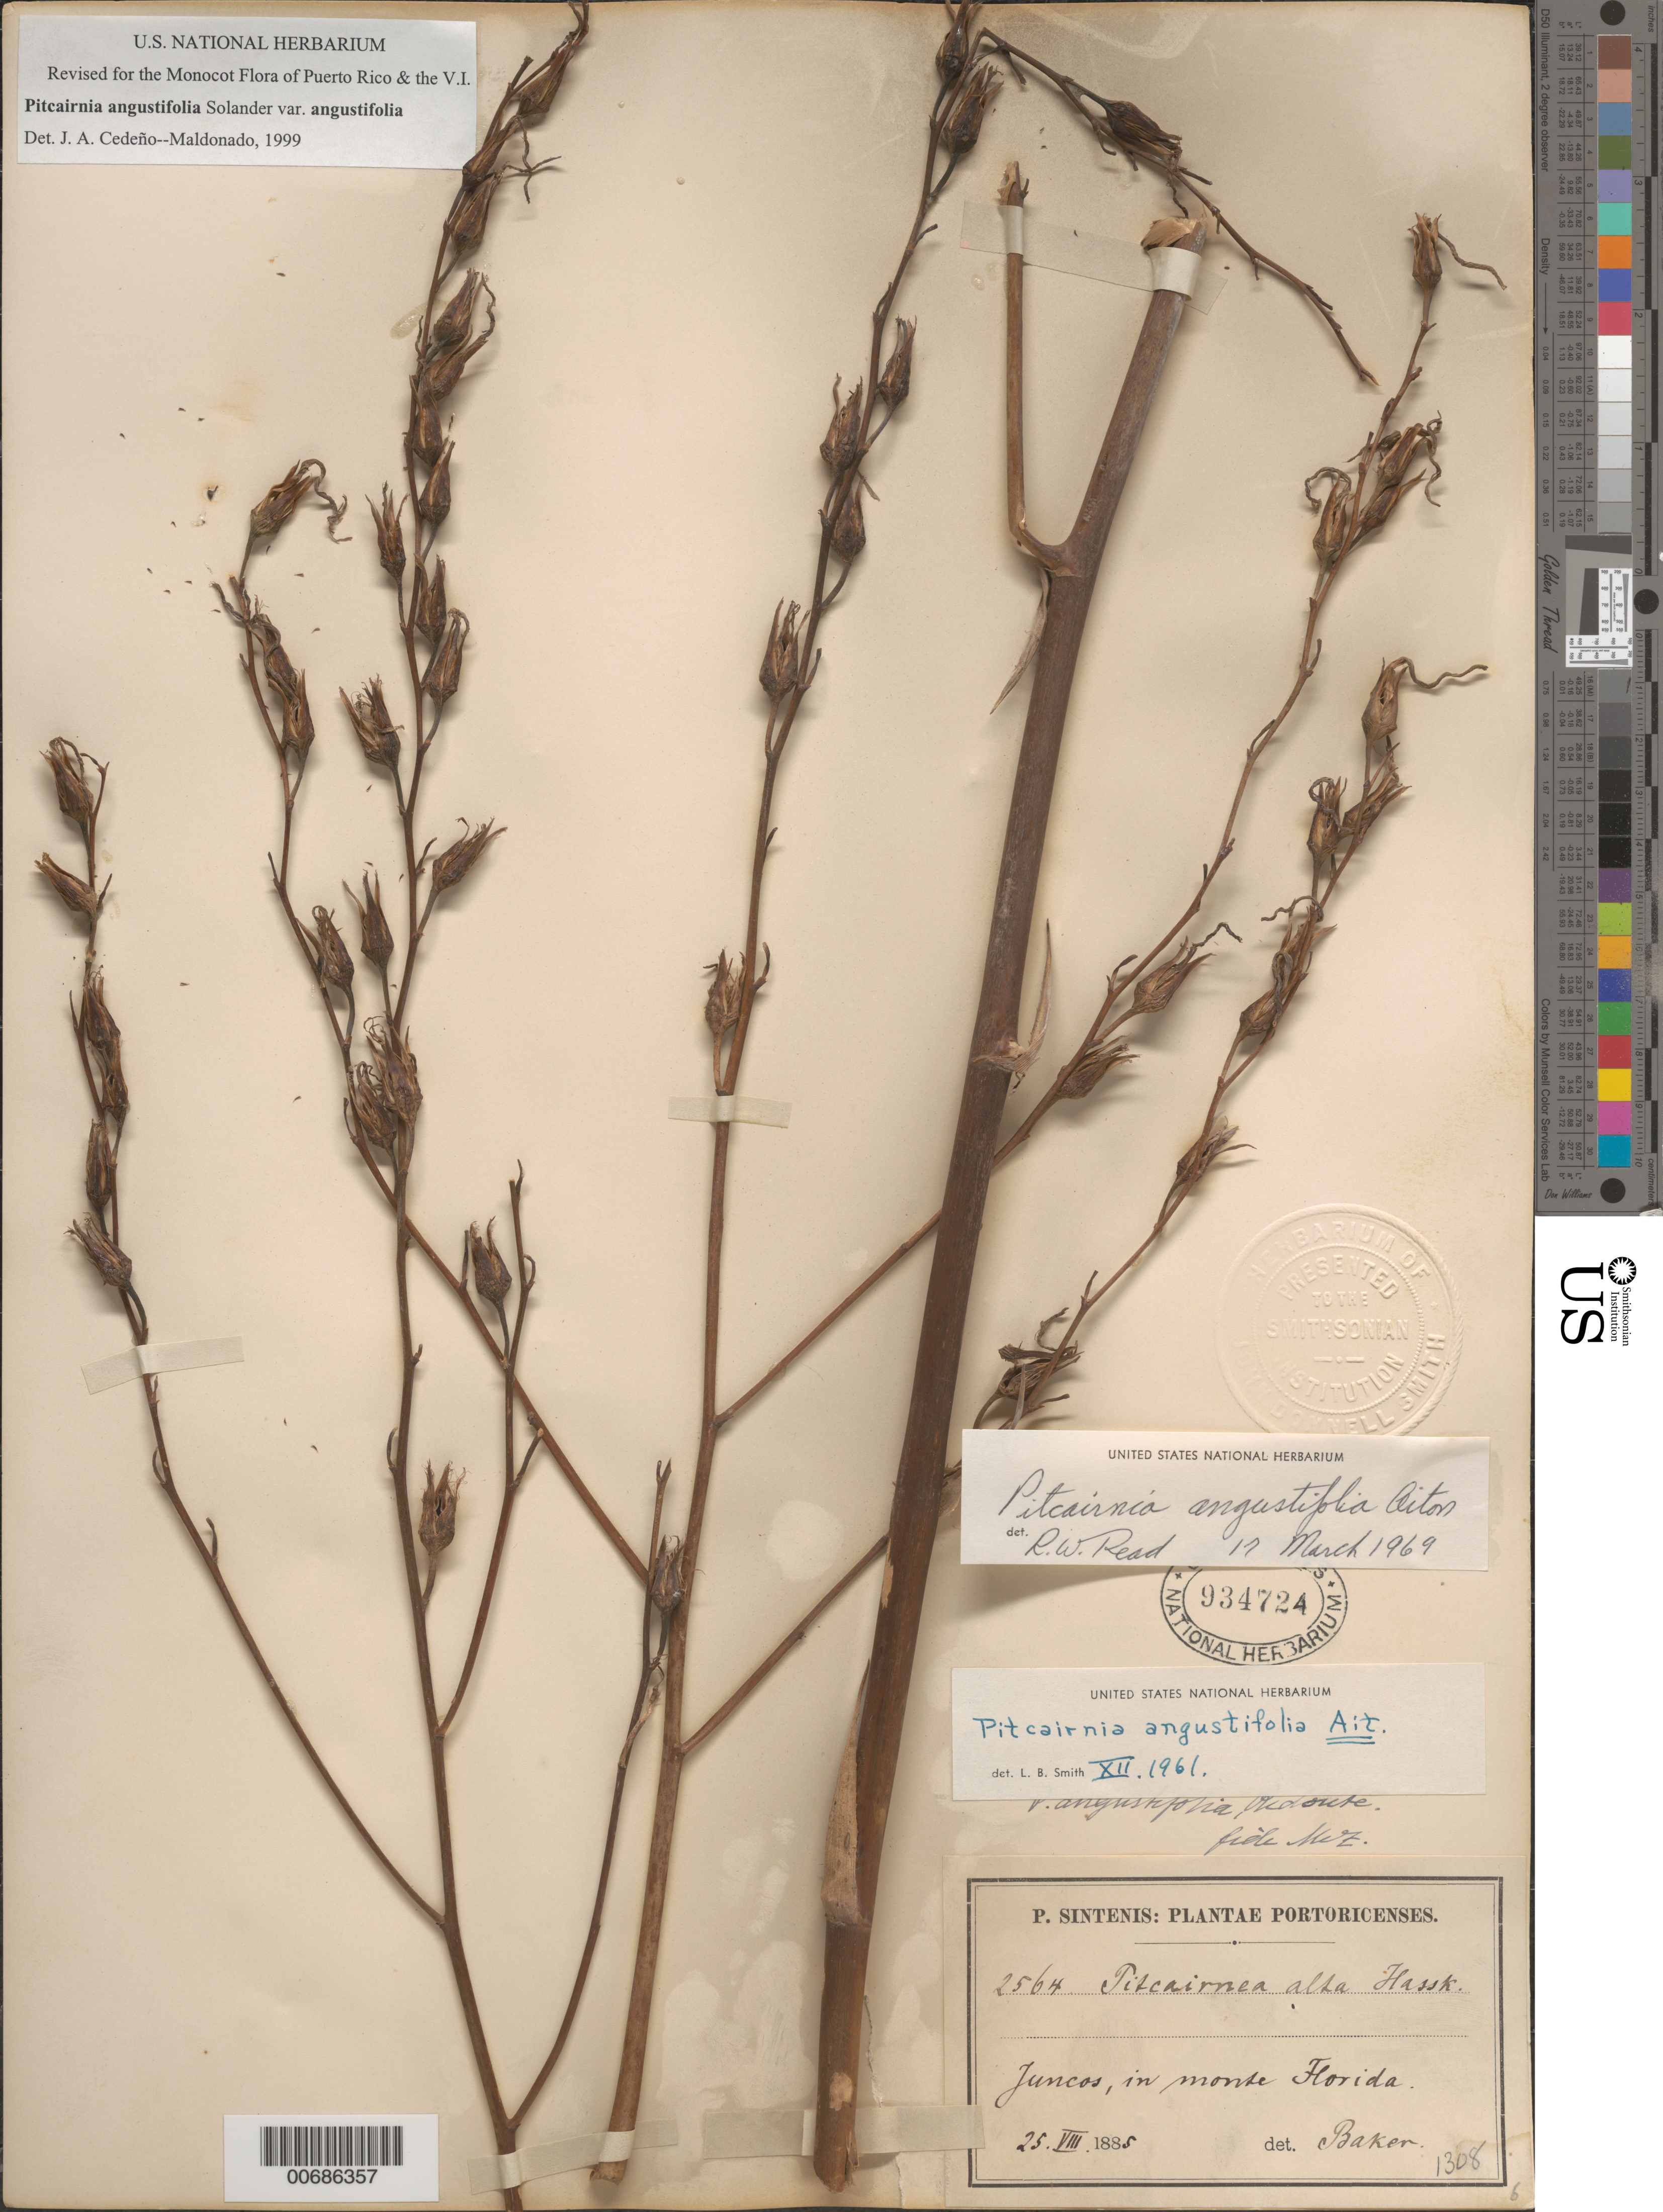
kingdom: Plantae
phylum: Tracheophyta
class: Liliopsida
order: Poales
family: Bromeliaceae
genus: Pitcairnia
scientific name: Pitcairnia angustifolia var. angustifolia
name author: Sol. ex Aiton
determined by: Cedeño-Maldonado, J. A.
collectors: P. Sintenis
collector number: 2564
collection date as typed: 25 Aug 1885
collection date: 1885-08-25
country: Puerto Rico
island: Greater Antilles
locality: Juncos, in Monte Florida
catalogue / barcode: US 934724